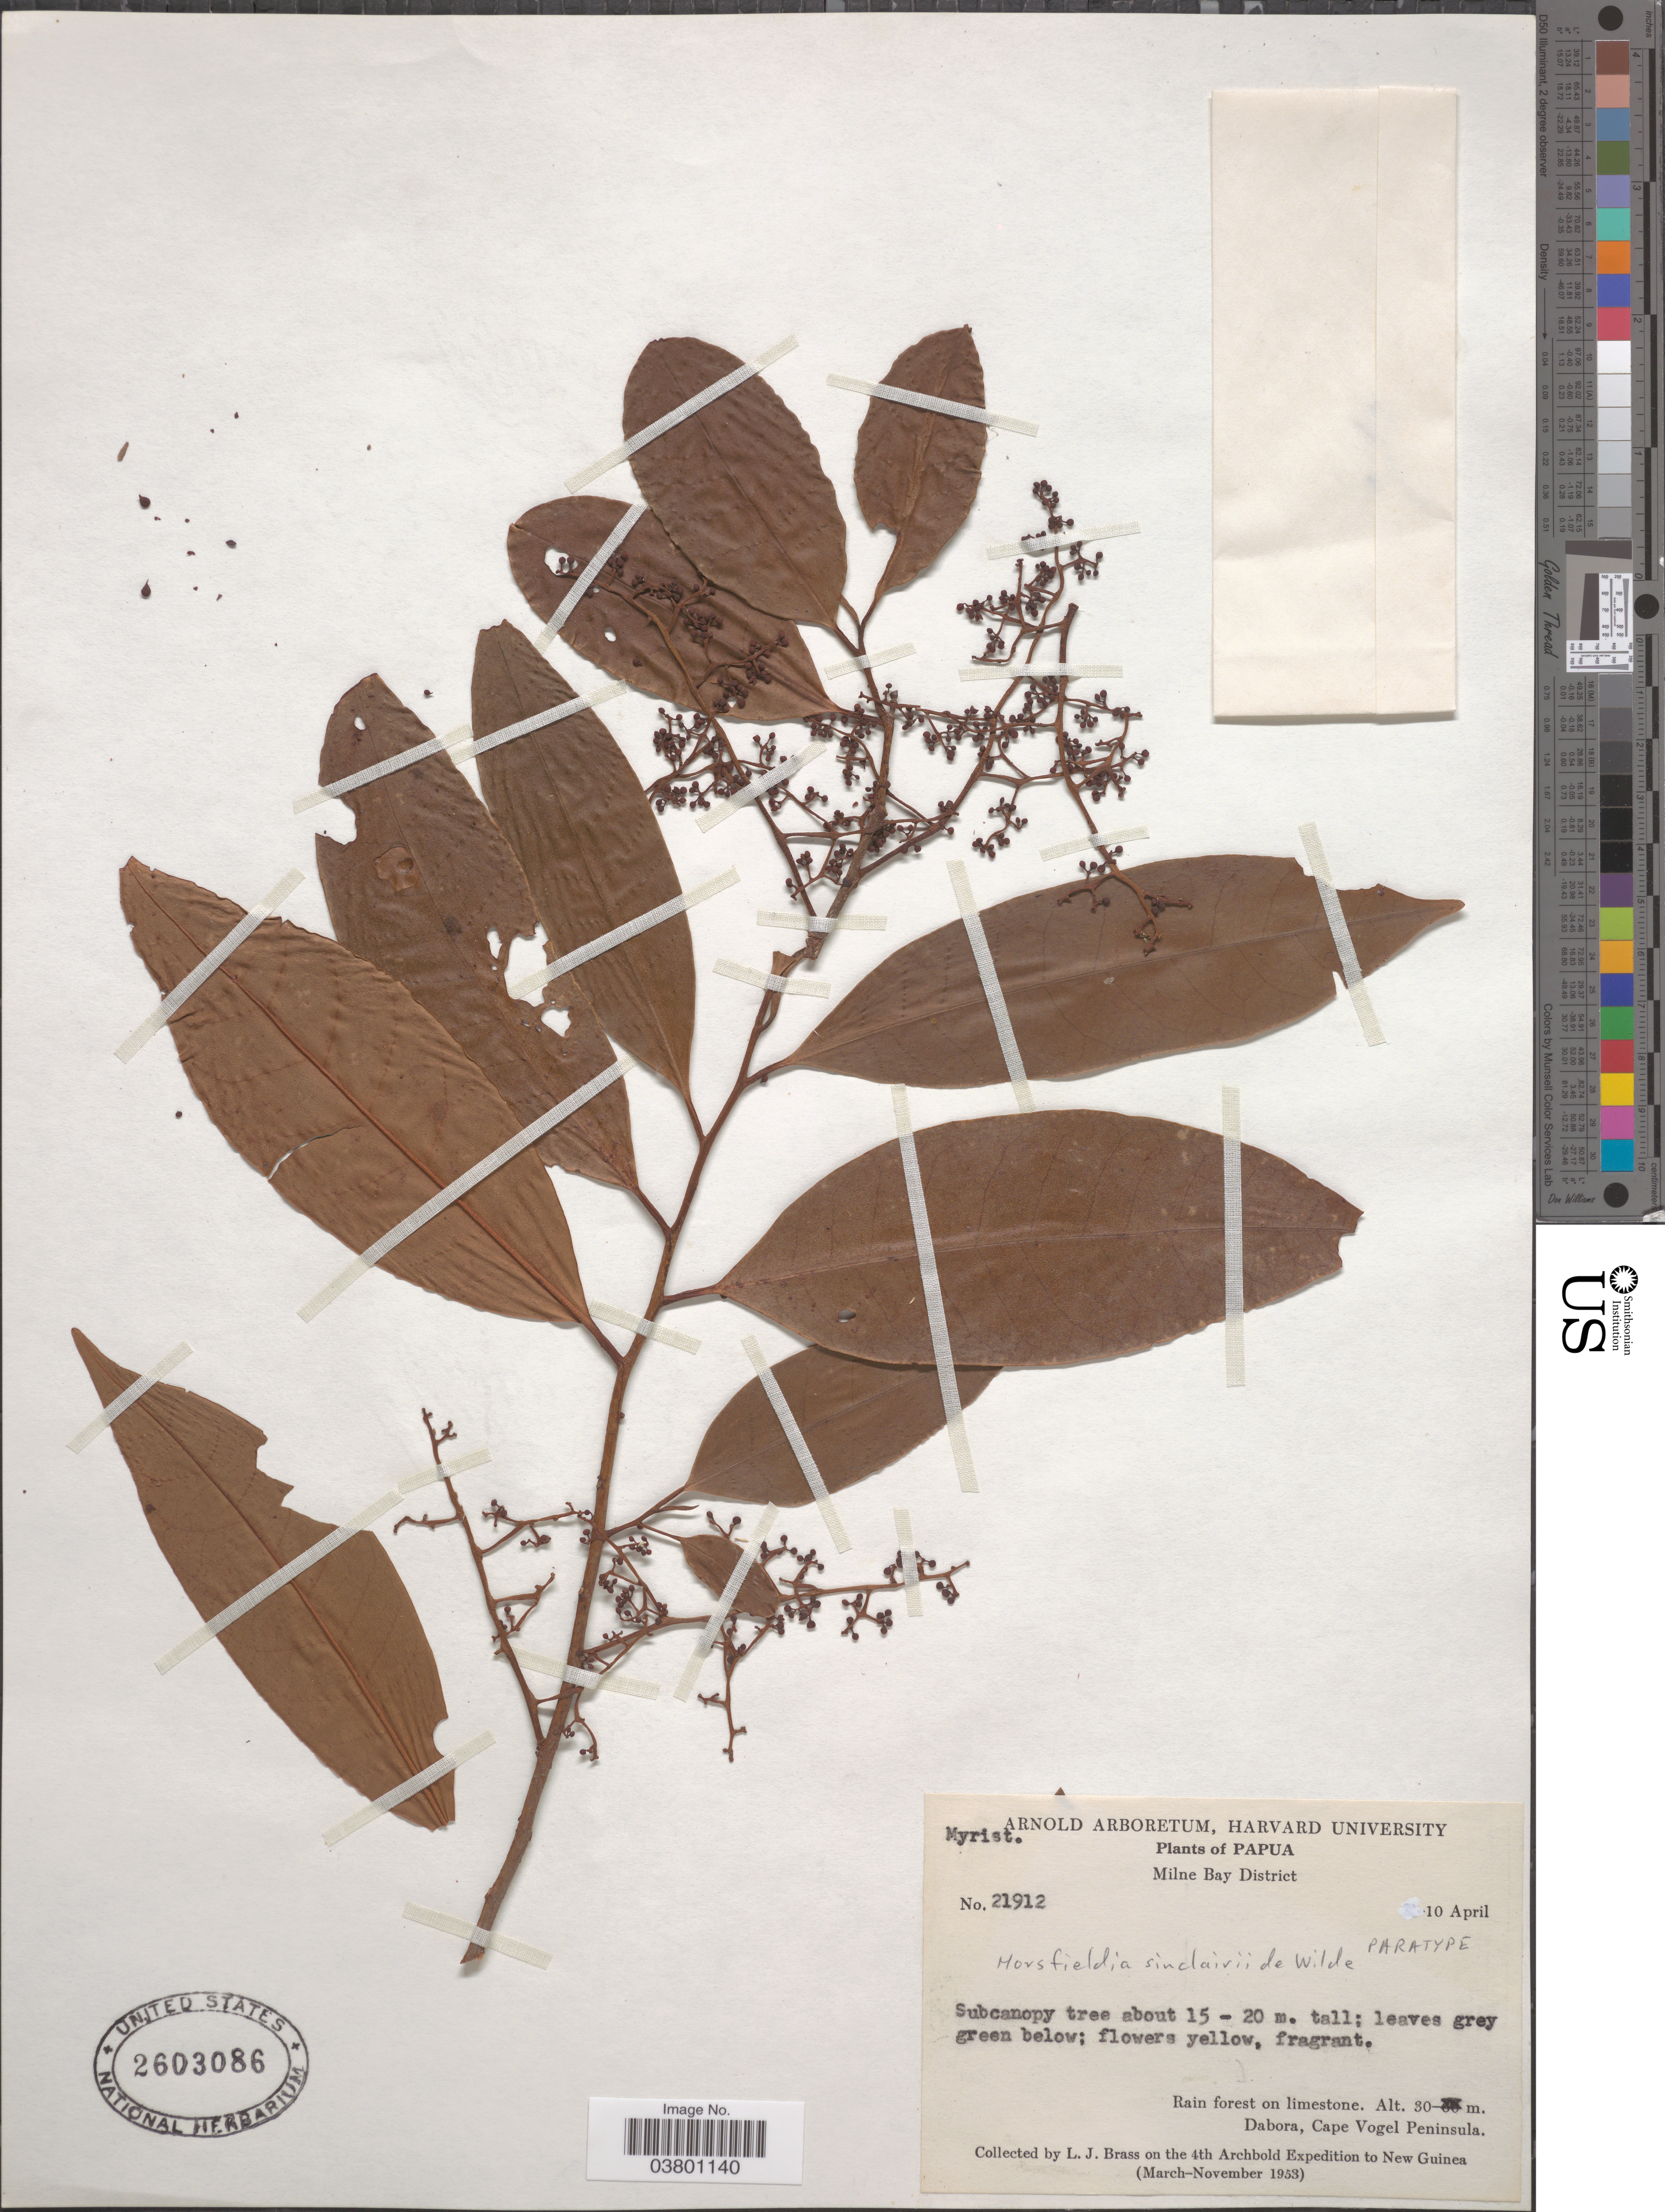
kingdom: Plantae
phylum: Tracheophyta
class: Magnoliopsida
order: Magnoliales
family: Myristicaceae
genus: Horsfieldia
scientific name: Horsfieldia sinclairii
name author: W.J. de Wilde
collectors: L. J. Brass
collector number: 21912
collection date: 1953-04-10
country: Papua New Guinea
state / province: Milne Bay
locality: Papua. Milne Bay District. Dabora, Cape Vogel Peninsula. New Guinea.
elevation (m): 30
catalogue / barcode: US 2603086